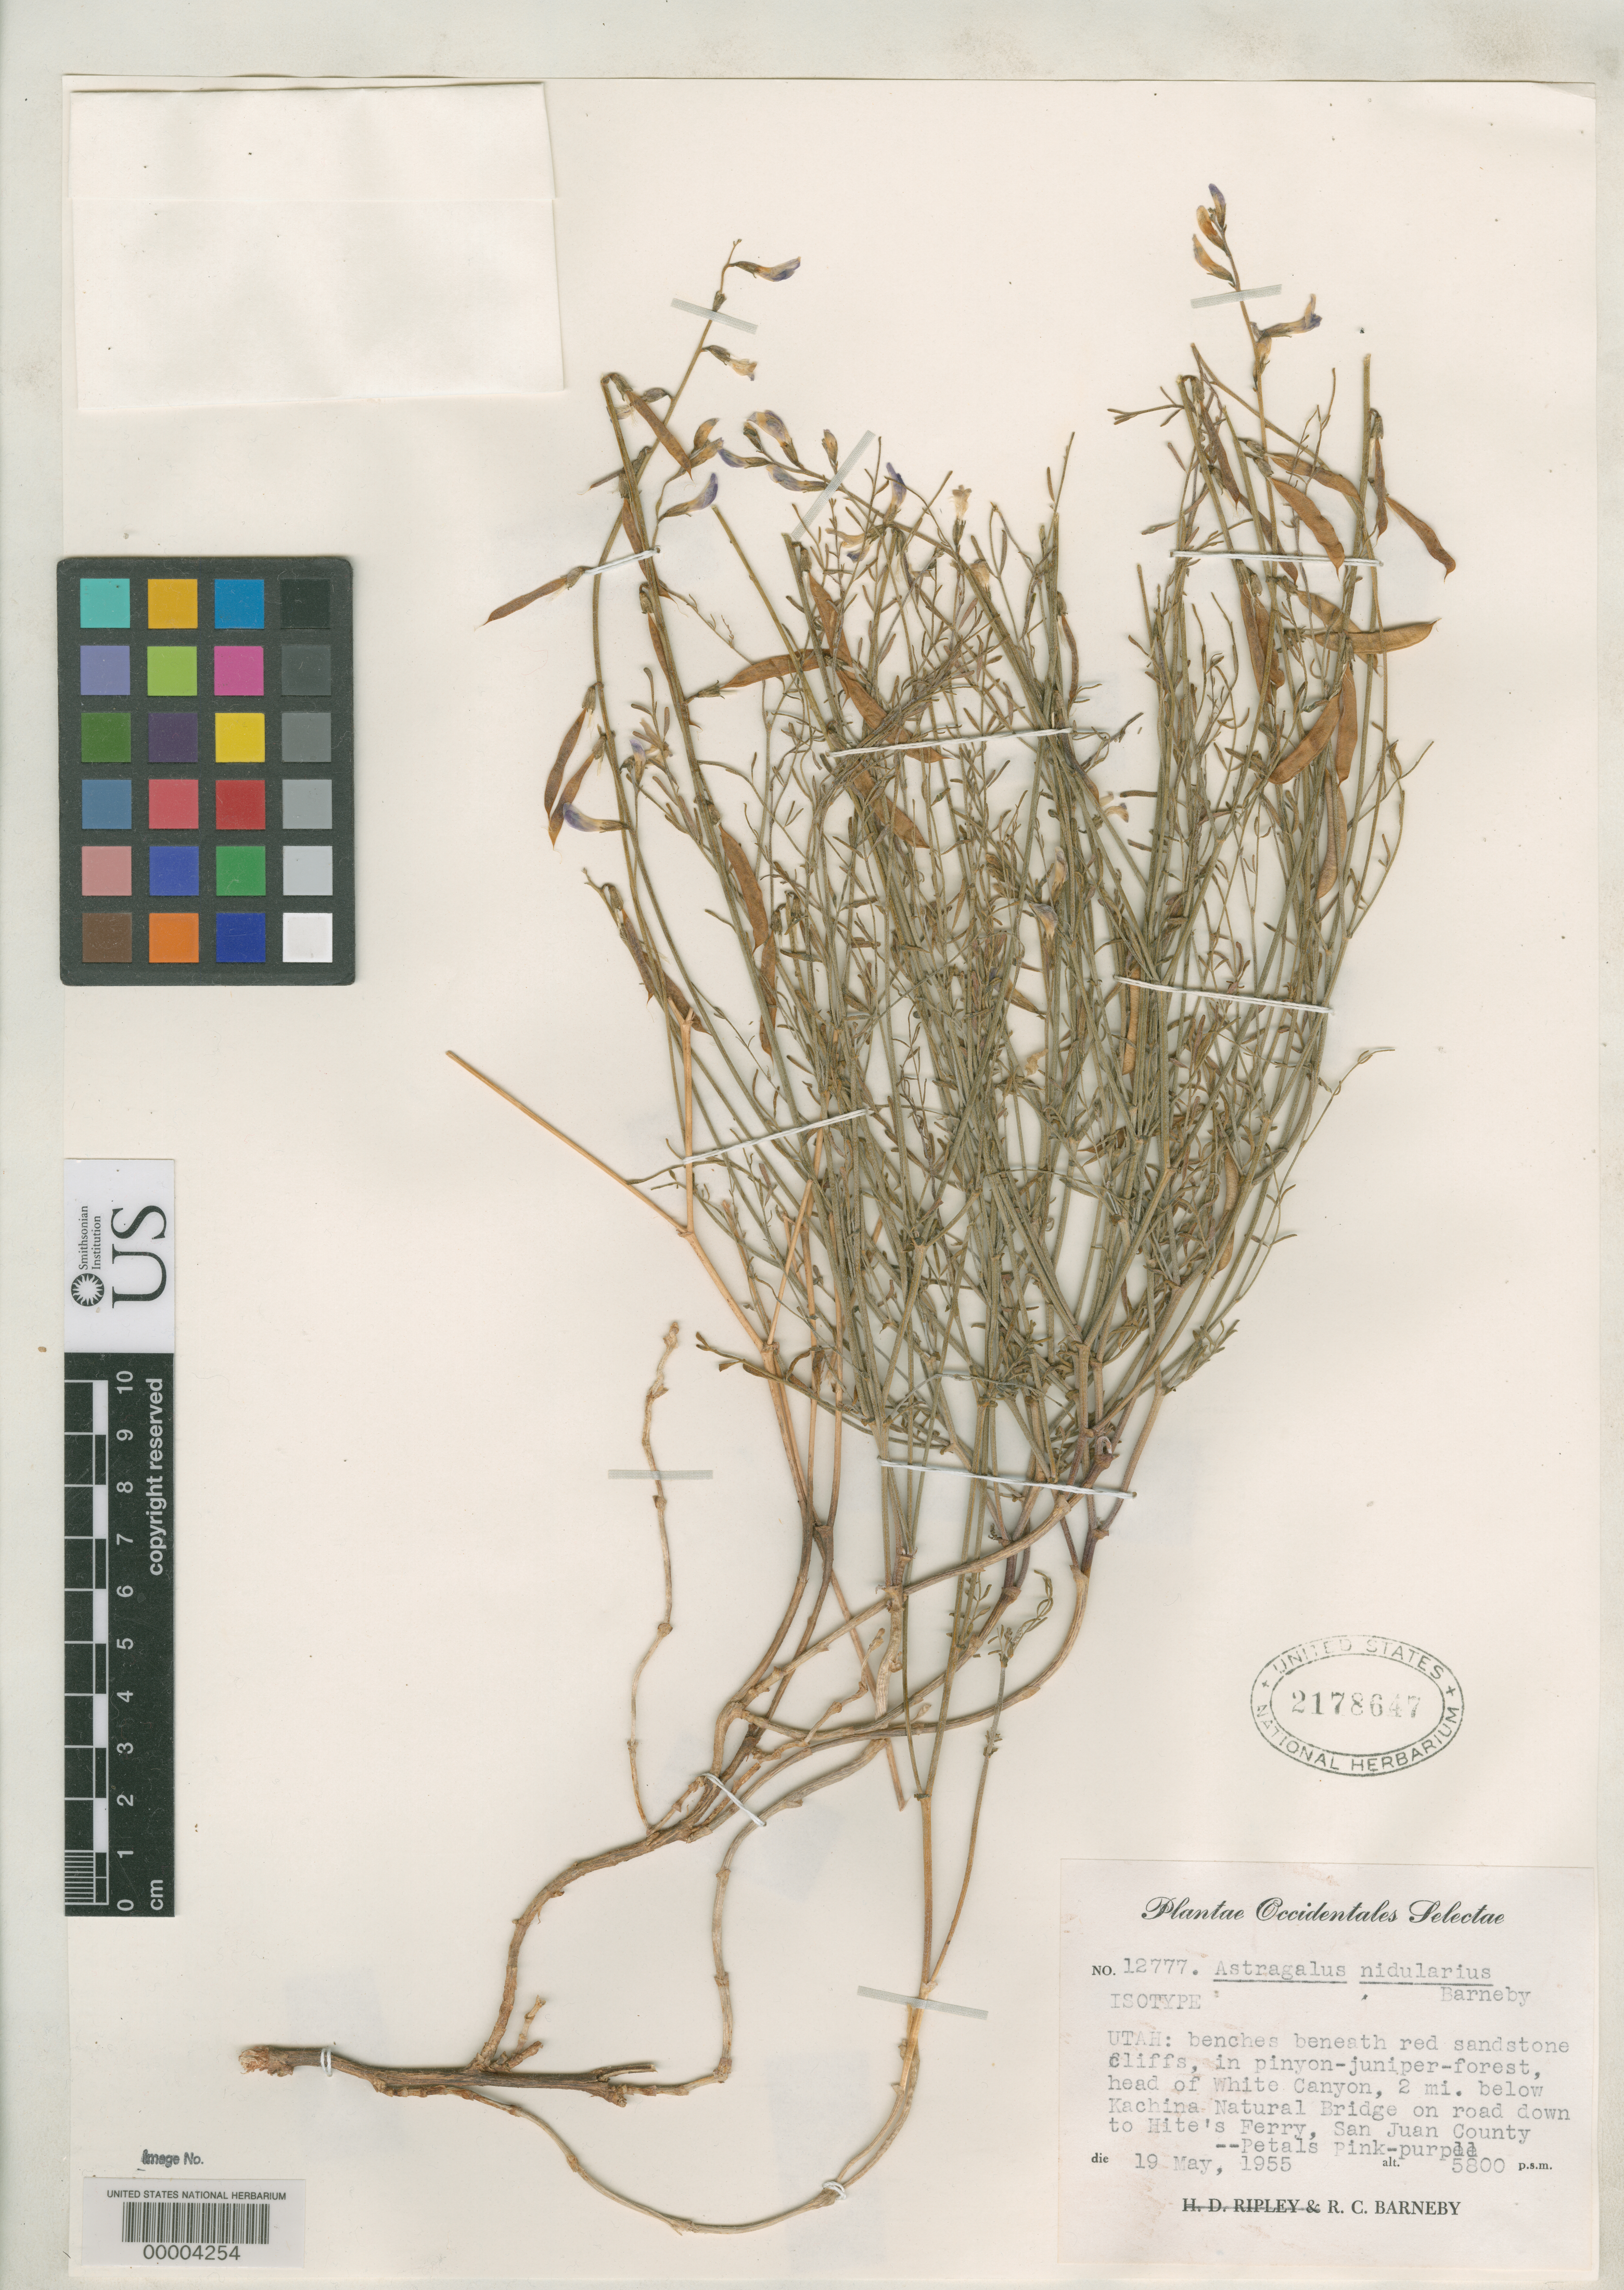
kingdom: Plantae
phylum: Tracheophyta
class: Magnoliopsida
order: Fabales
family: Fabaceae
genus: Astragalus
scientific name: Astragalus nidularius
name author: Barneby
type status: Isotype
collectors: R. C. Barneby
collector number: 12777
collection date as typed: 19 May 1955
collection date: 1955-05-19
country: United States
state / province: Utah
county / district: San Juan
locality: Natural Bridges National monument, White Canyon, Kachina Bridge; alt. 5800 ft.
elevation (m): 1768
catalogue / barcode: US 2178647